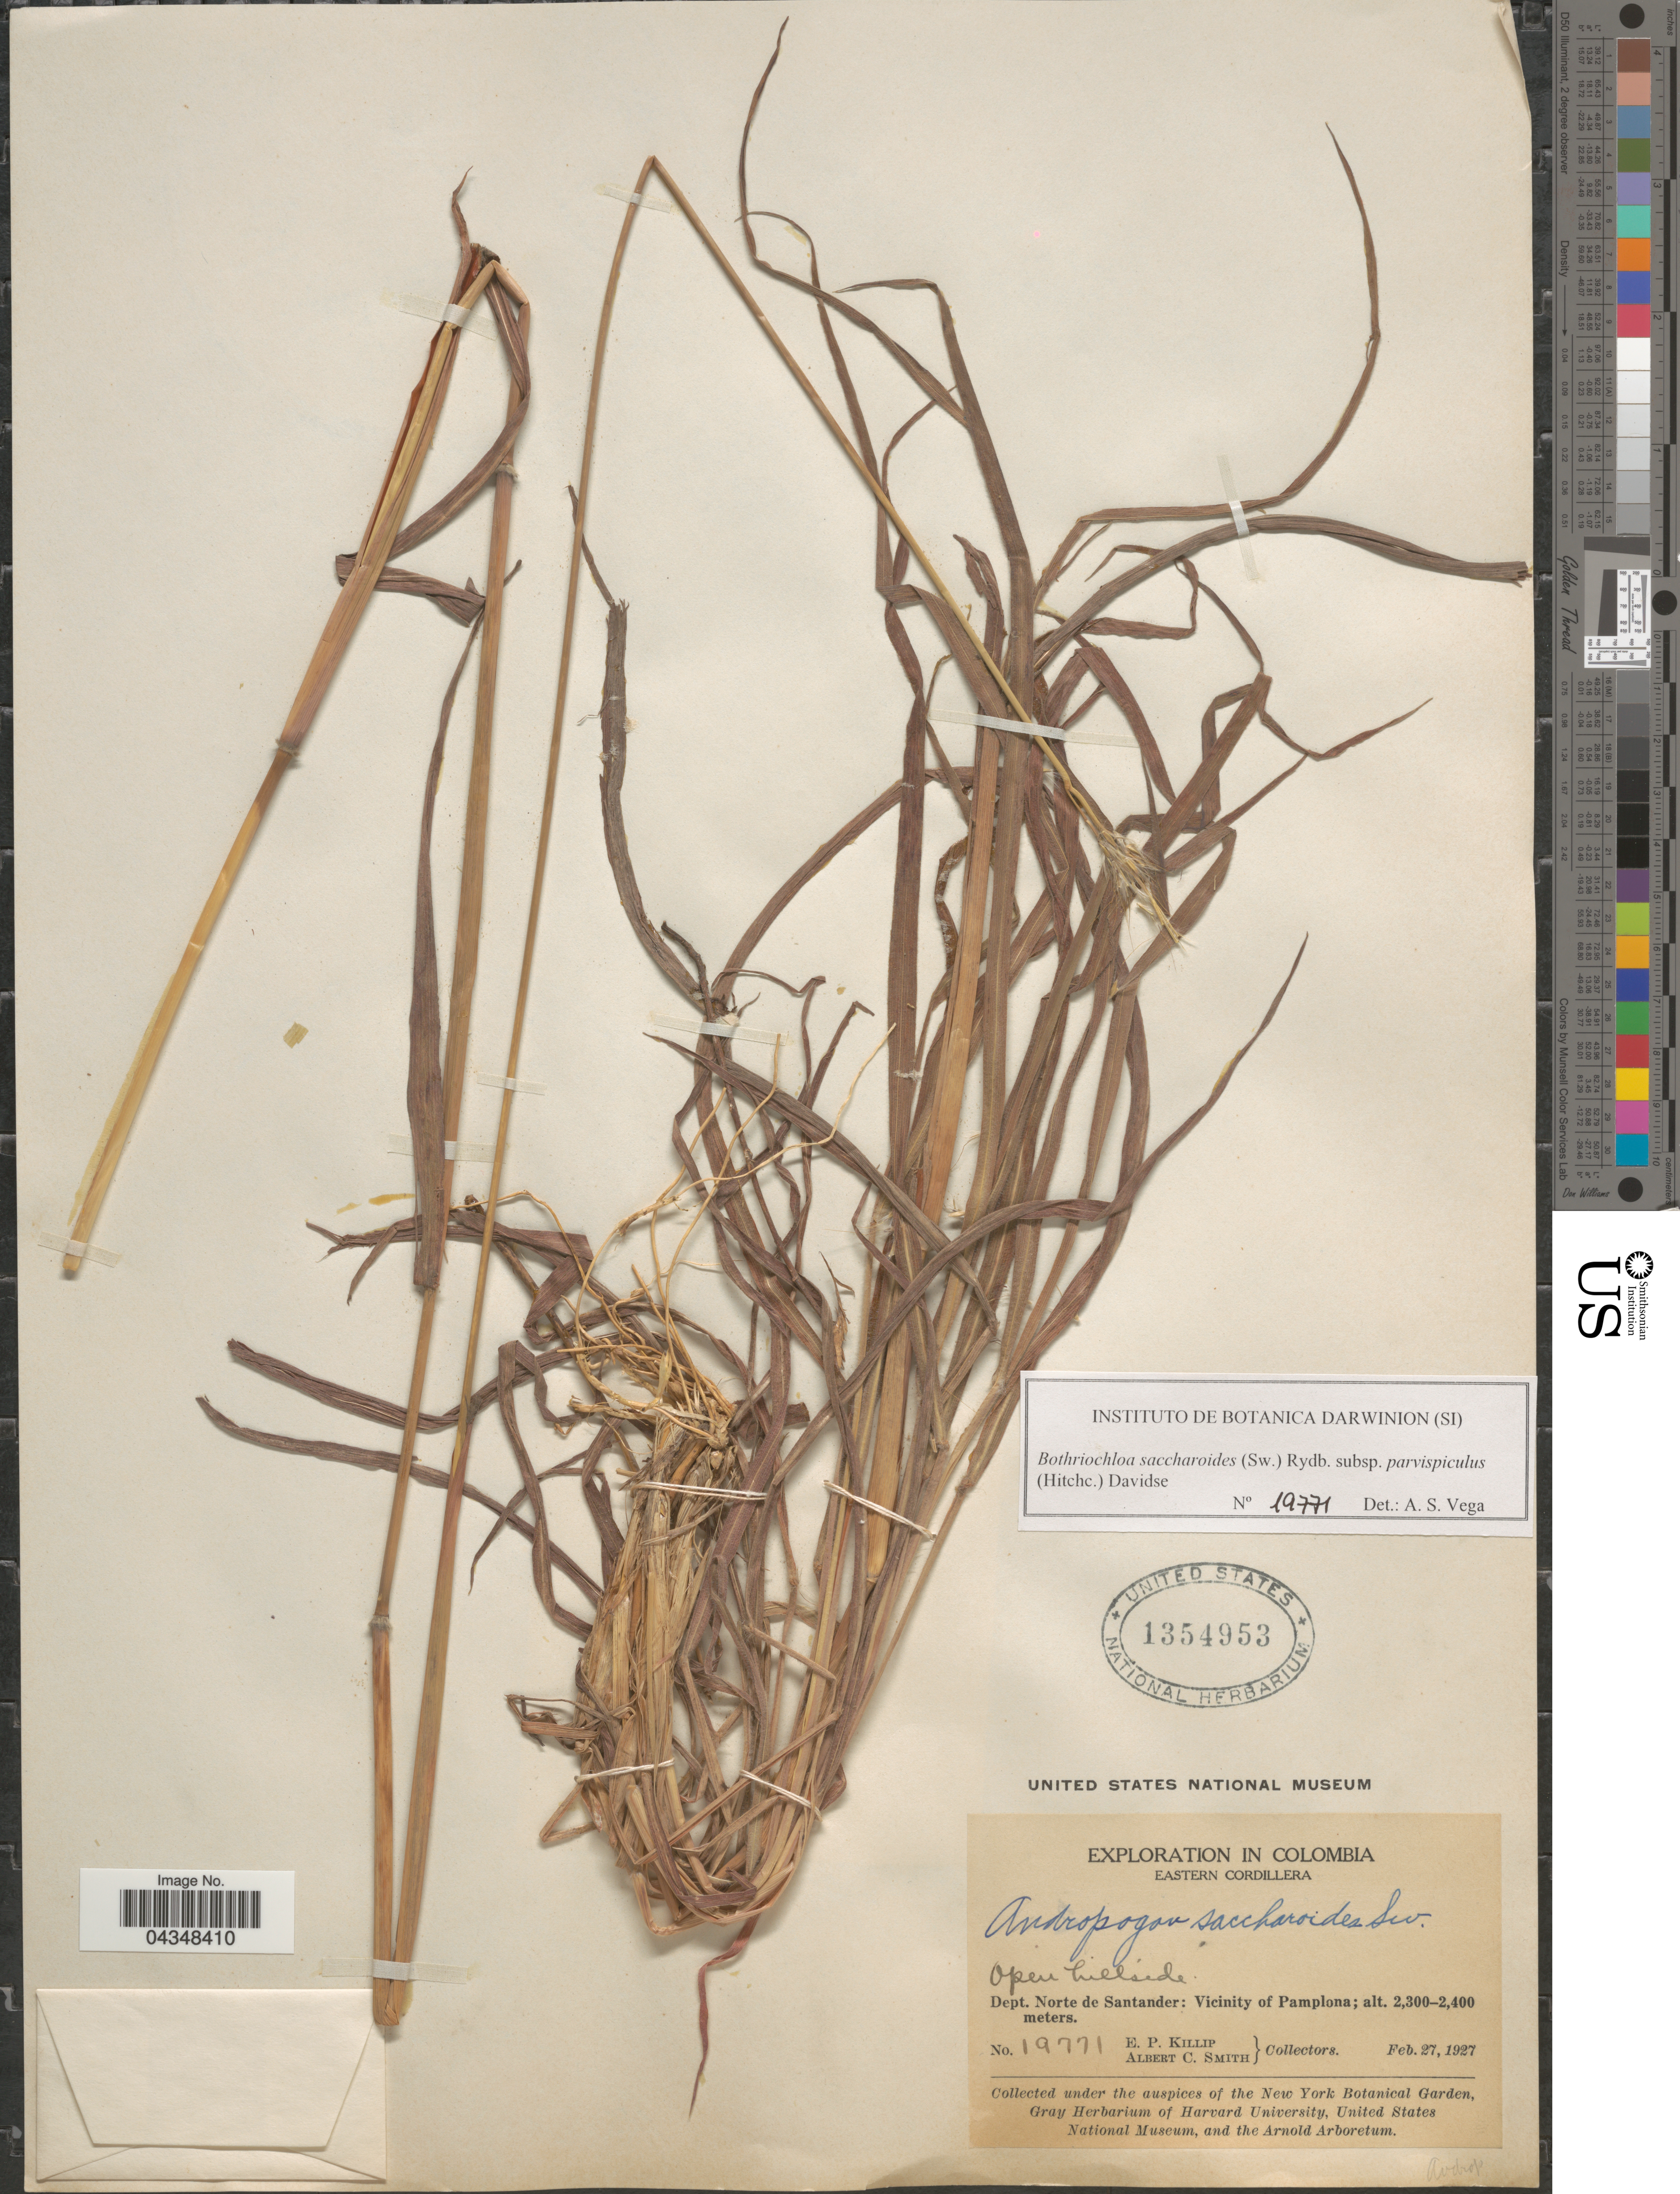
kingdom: Plantae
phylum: Tracheophyta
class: Liliopsida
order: Poales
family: Poaceae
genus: Bothriochloa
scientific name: Bothriochloa saccharoides var. parvispicula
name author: (Hitchc.) Tovar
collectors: E. P. Killip & A. C. Smith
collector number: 19771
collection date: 1927-02-27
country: Colombia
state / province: Norte de Santander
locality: Exploration in Colombia. Eastern Cordillera. Dept. Norte de Santander: Vicinity of Pamplona.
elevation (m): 2300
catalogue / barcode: US 1354953